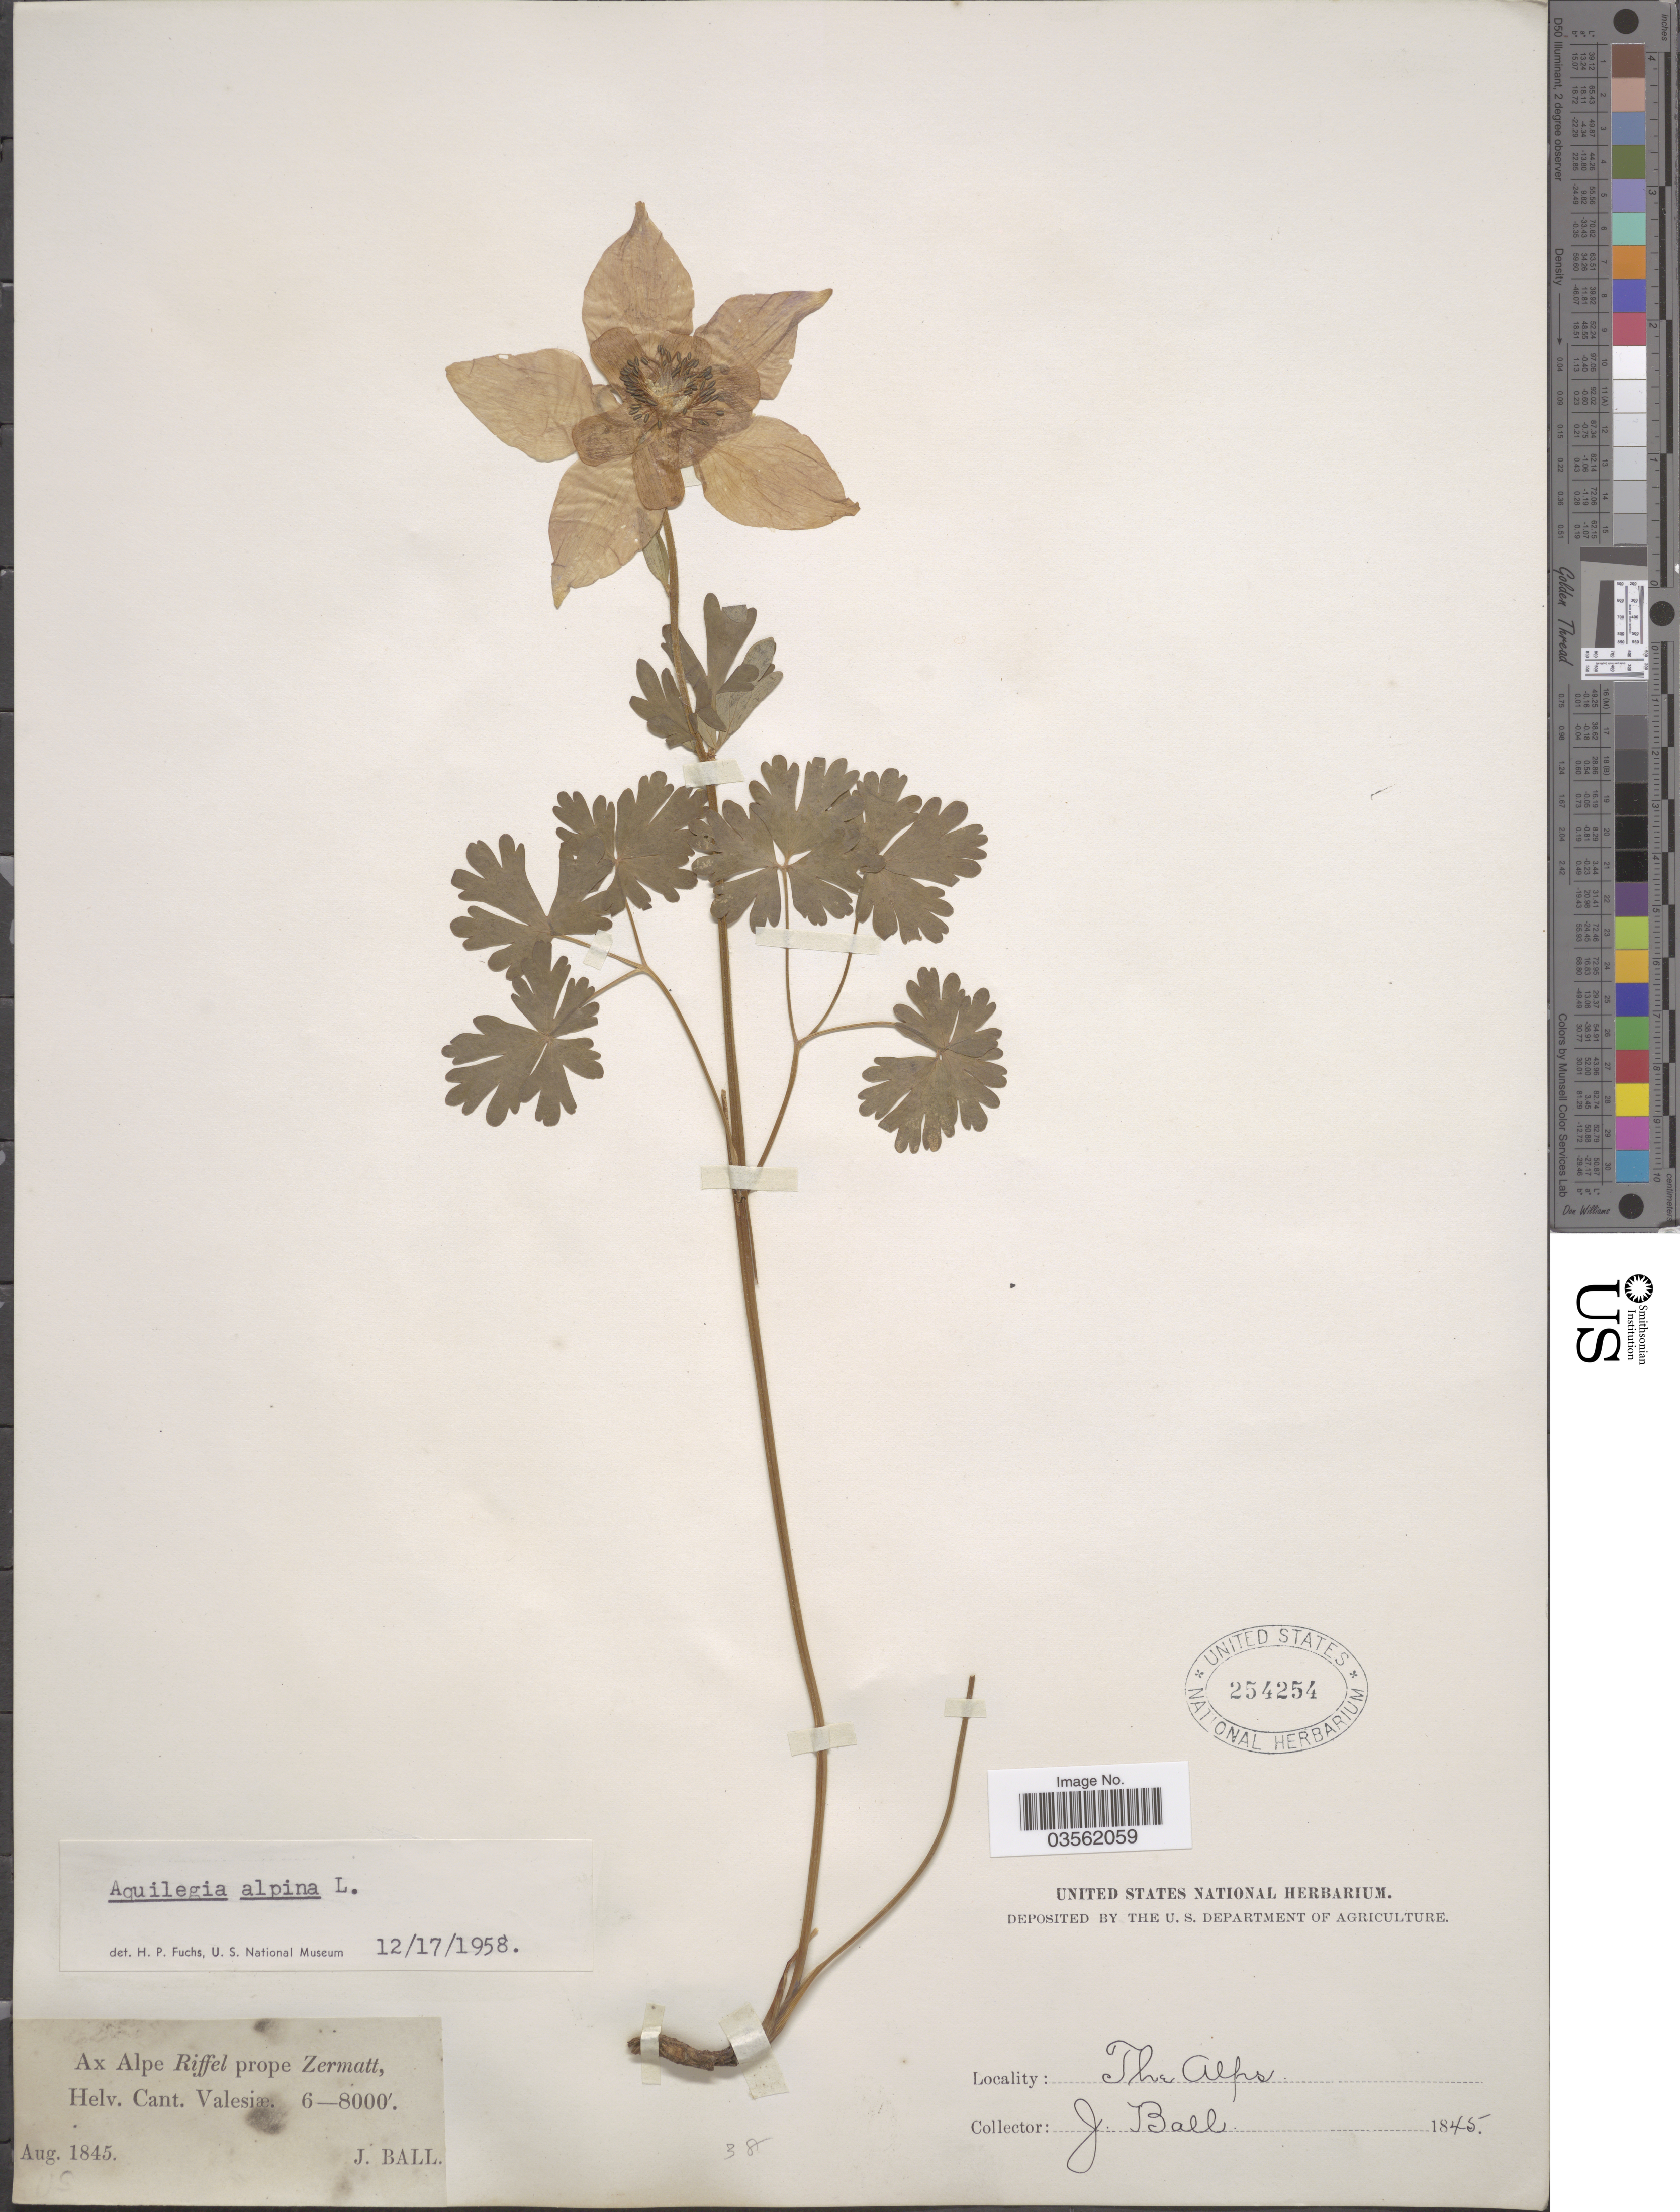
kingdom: Plantae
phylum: Tracheophyta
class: Magnoliopsida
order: Ranunculales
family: Ranunculaceae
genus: Aquilegia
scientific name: Aquilegia alpina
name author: L.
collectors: J. Ball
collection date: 1845-08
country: Switzerland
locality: Ax Alpe Riffel prope Zermatt, Helv. Cant. Valesiæ. The Alps.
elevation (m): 1829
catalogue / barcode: US 254254